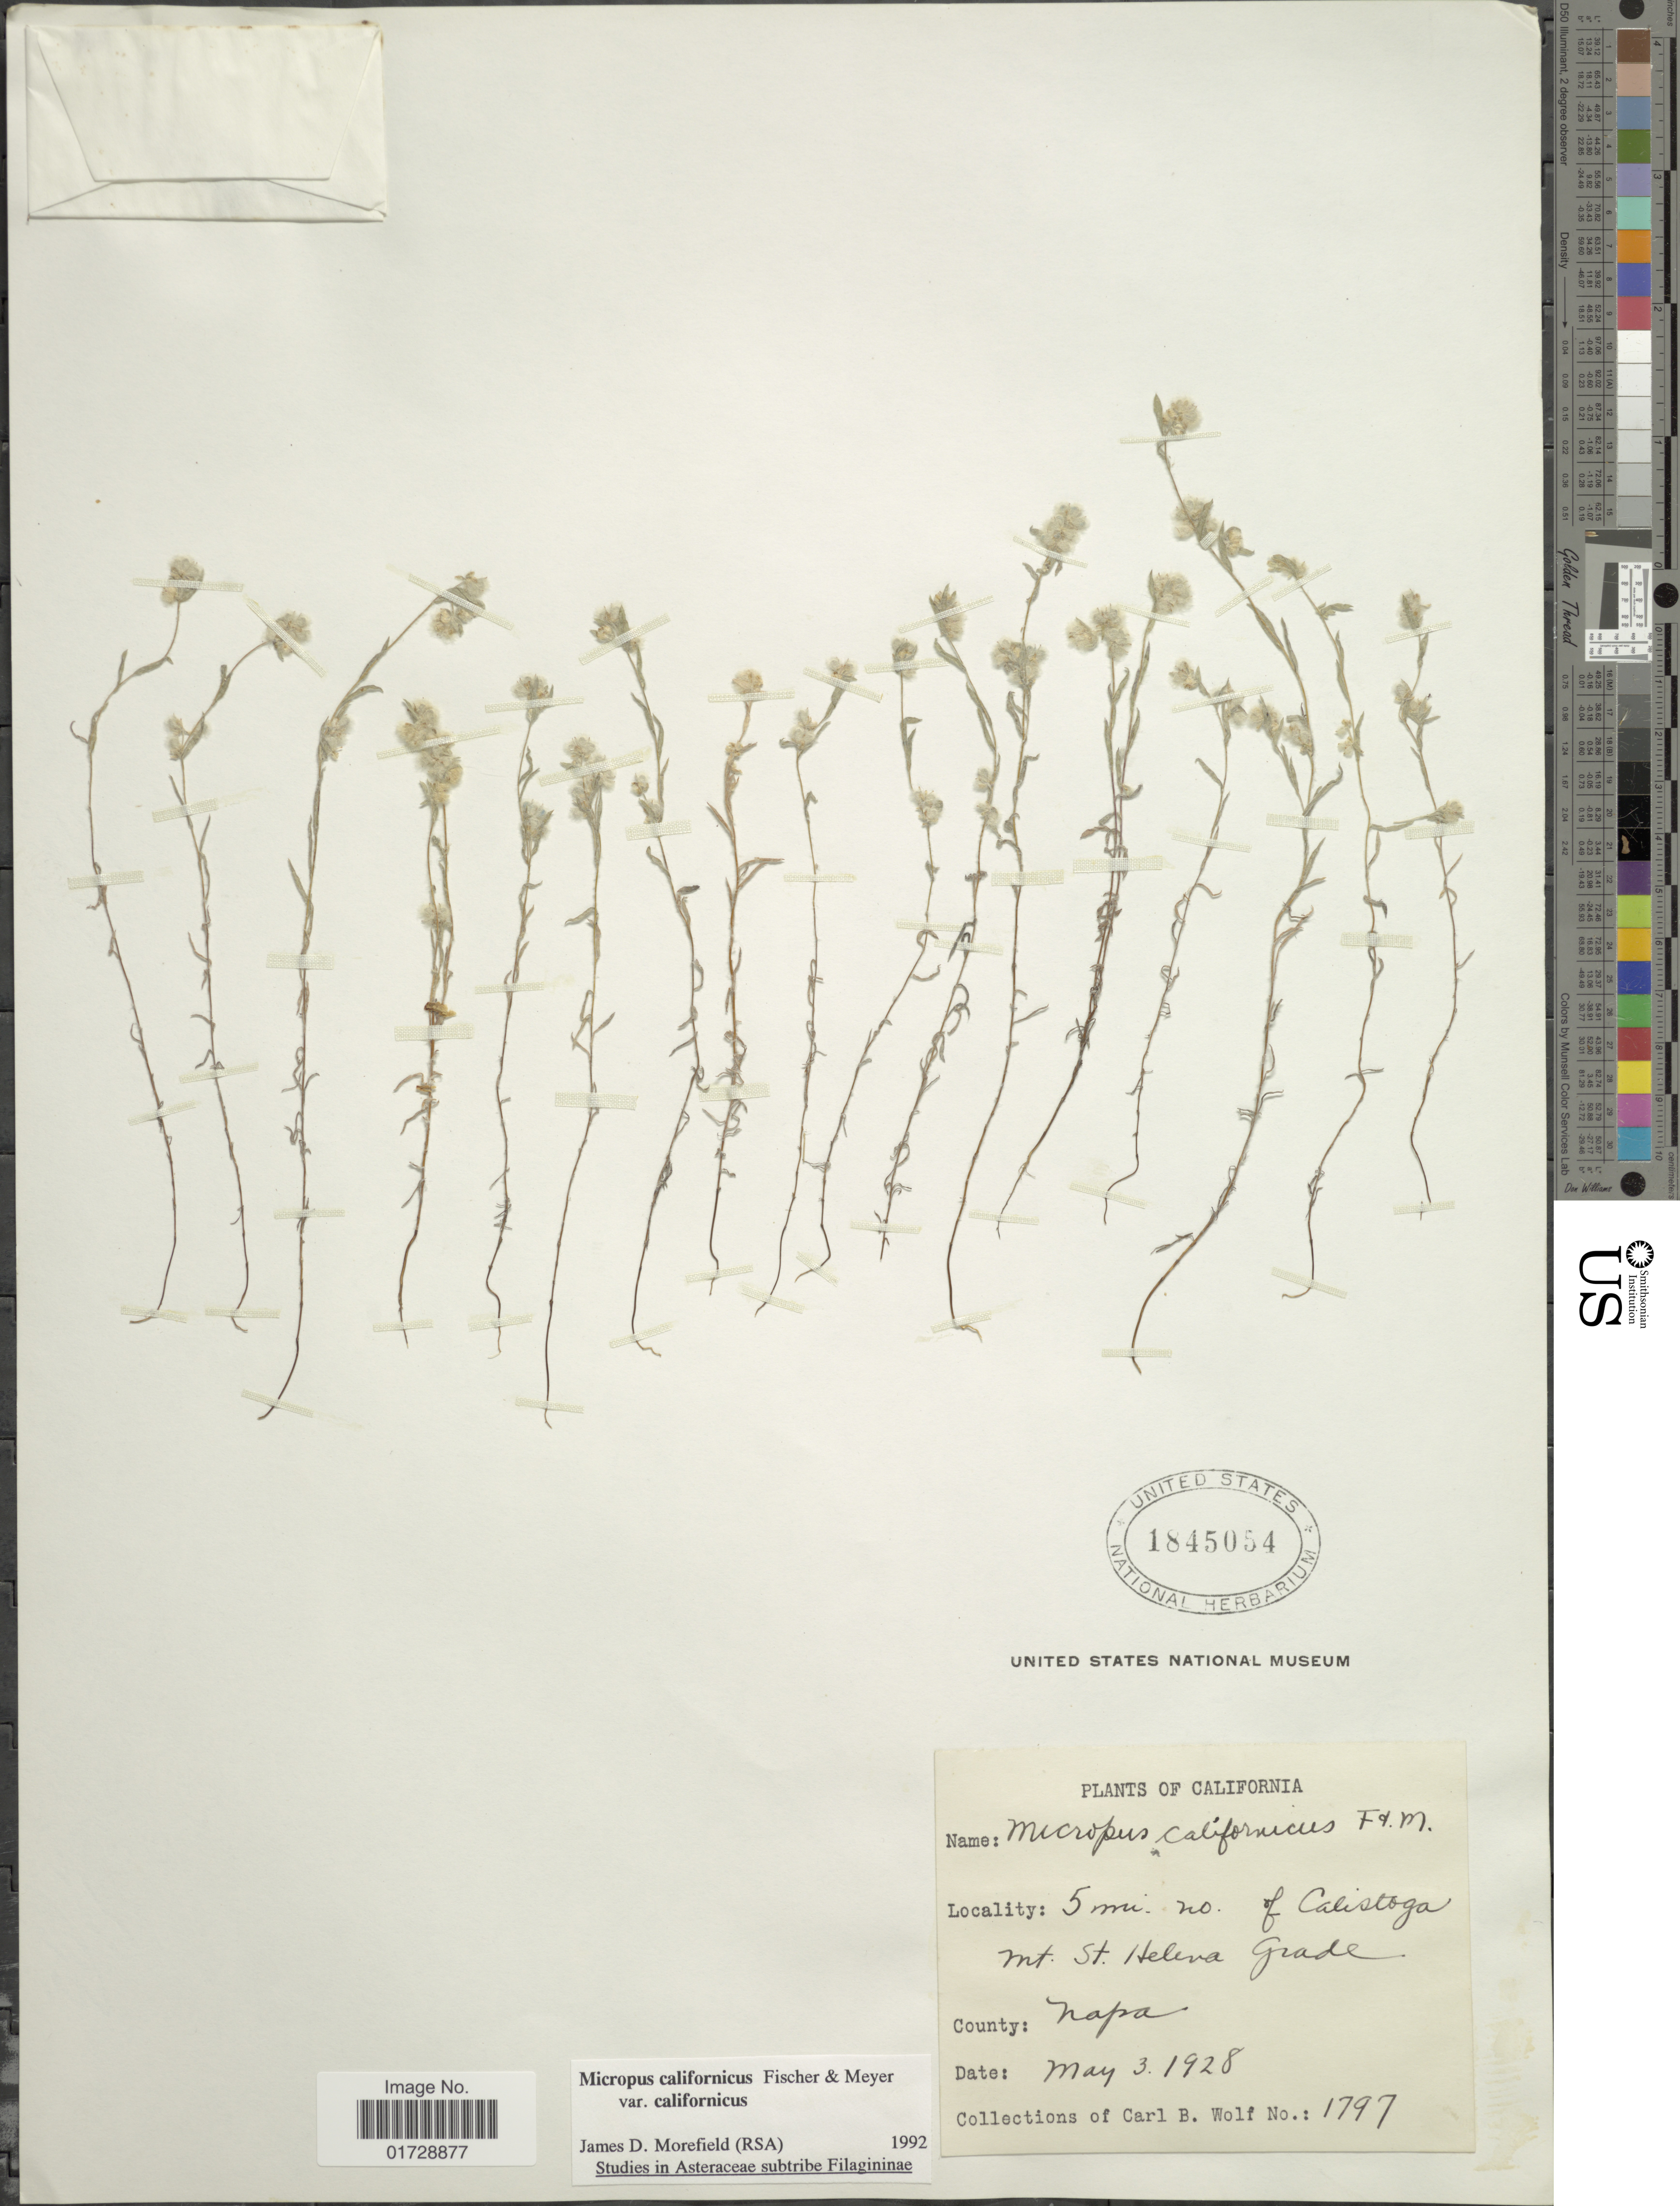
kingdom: Plantae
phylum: Tracheophyta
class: Magnoliopsida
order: Asterales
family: Asteraceae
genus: Micropus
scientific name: Micropus californicus var. californicus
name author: Fisch. & C.A. Mey.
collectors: C. B. Wolf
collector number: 1797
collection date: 1928-05-03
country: United States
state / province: California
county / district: Napa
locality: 5 mi. no of Calistoga Mt. St. Helena Grade, County: Napa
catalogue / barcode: US 1845054